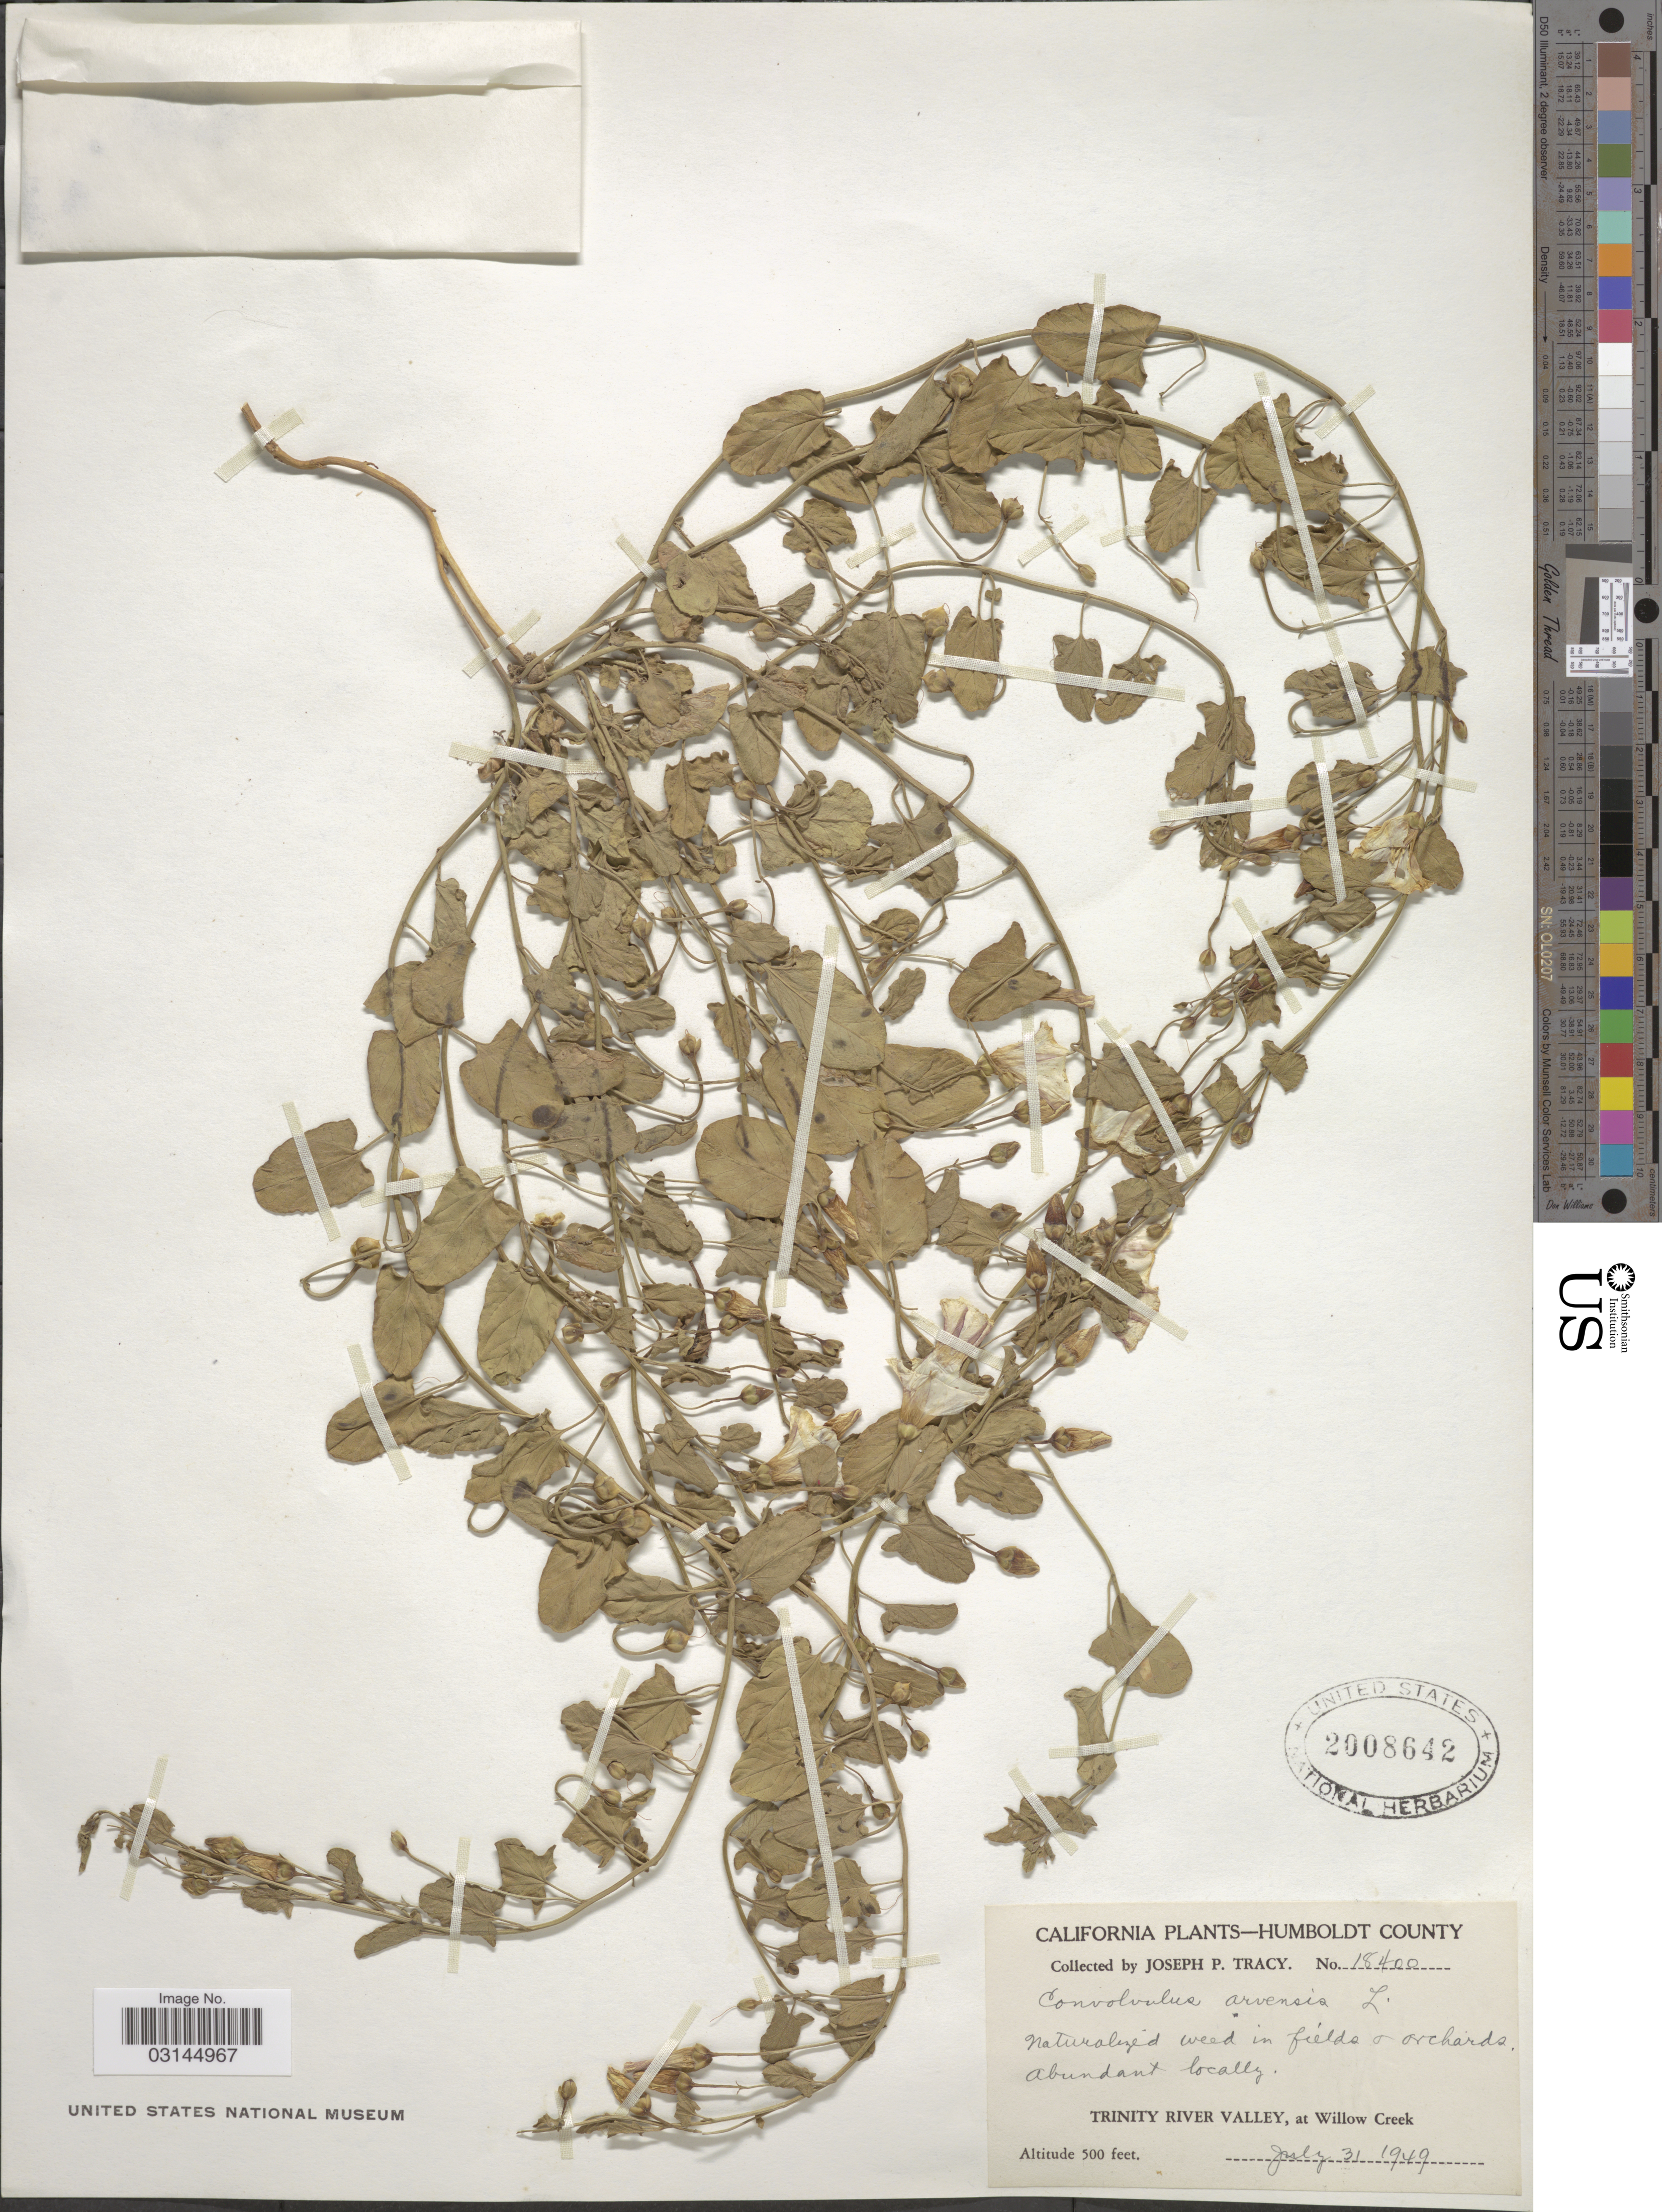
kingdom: Plantae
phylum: Tracheophyta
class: Magnoliopsida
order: Solanales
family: Convolvulaceae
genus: Convolvulus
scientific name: Convolvulus arvensis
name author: L.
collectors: J. Tracy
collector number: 18400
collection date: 1949-07-31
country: United States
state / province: California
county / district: Humboldt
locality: Humboldt County. Trinity River Valley, at Willow Creek.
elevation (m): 152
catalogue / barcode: US 2008642